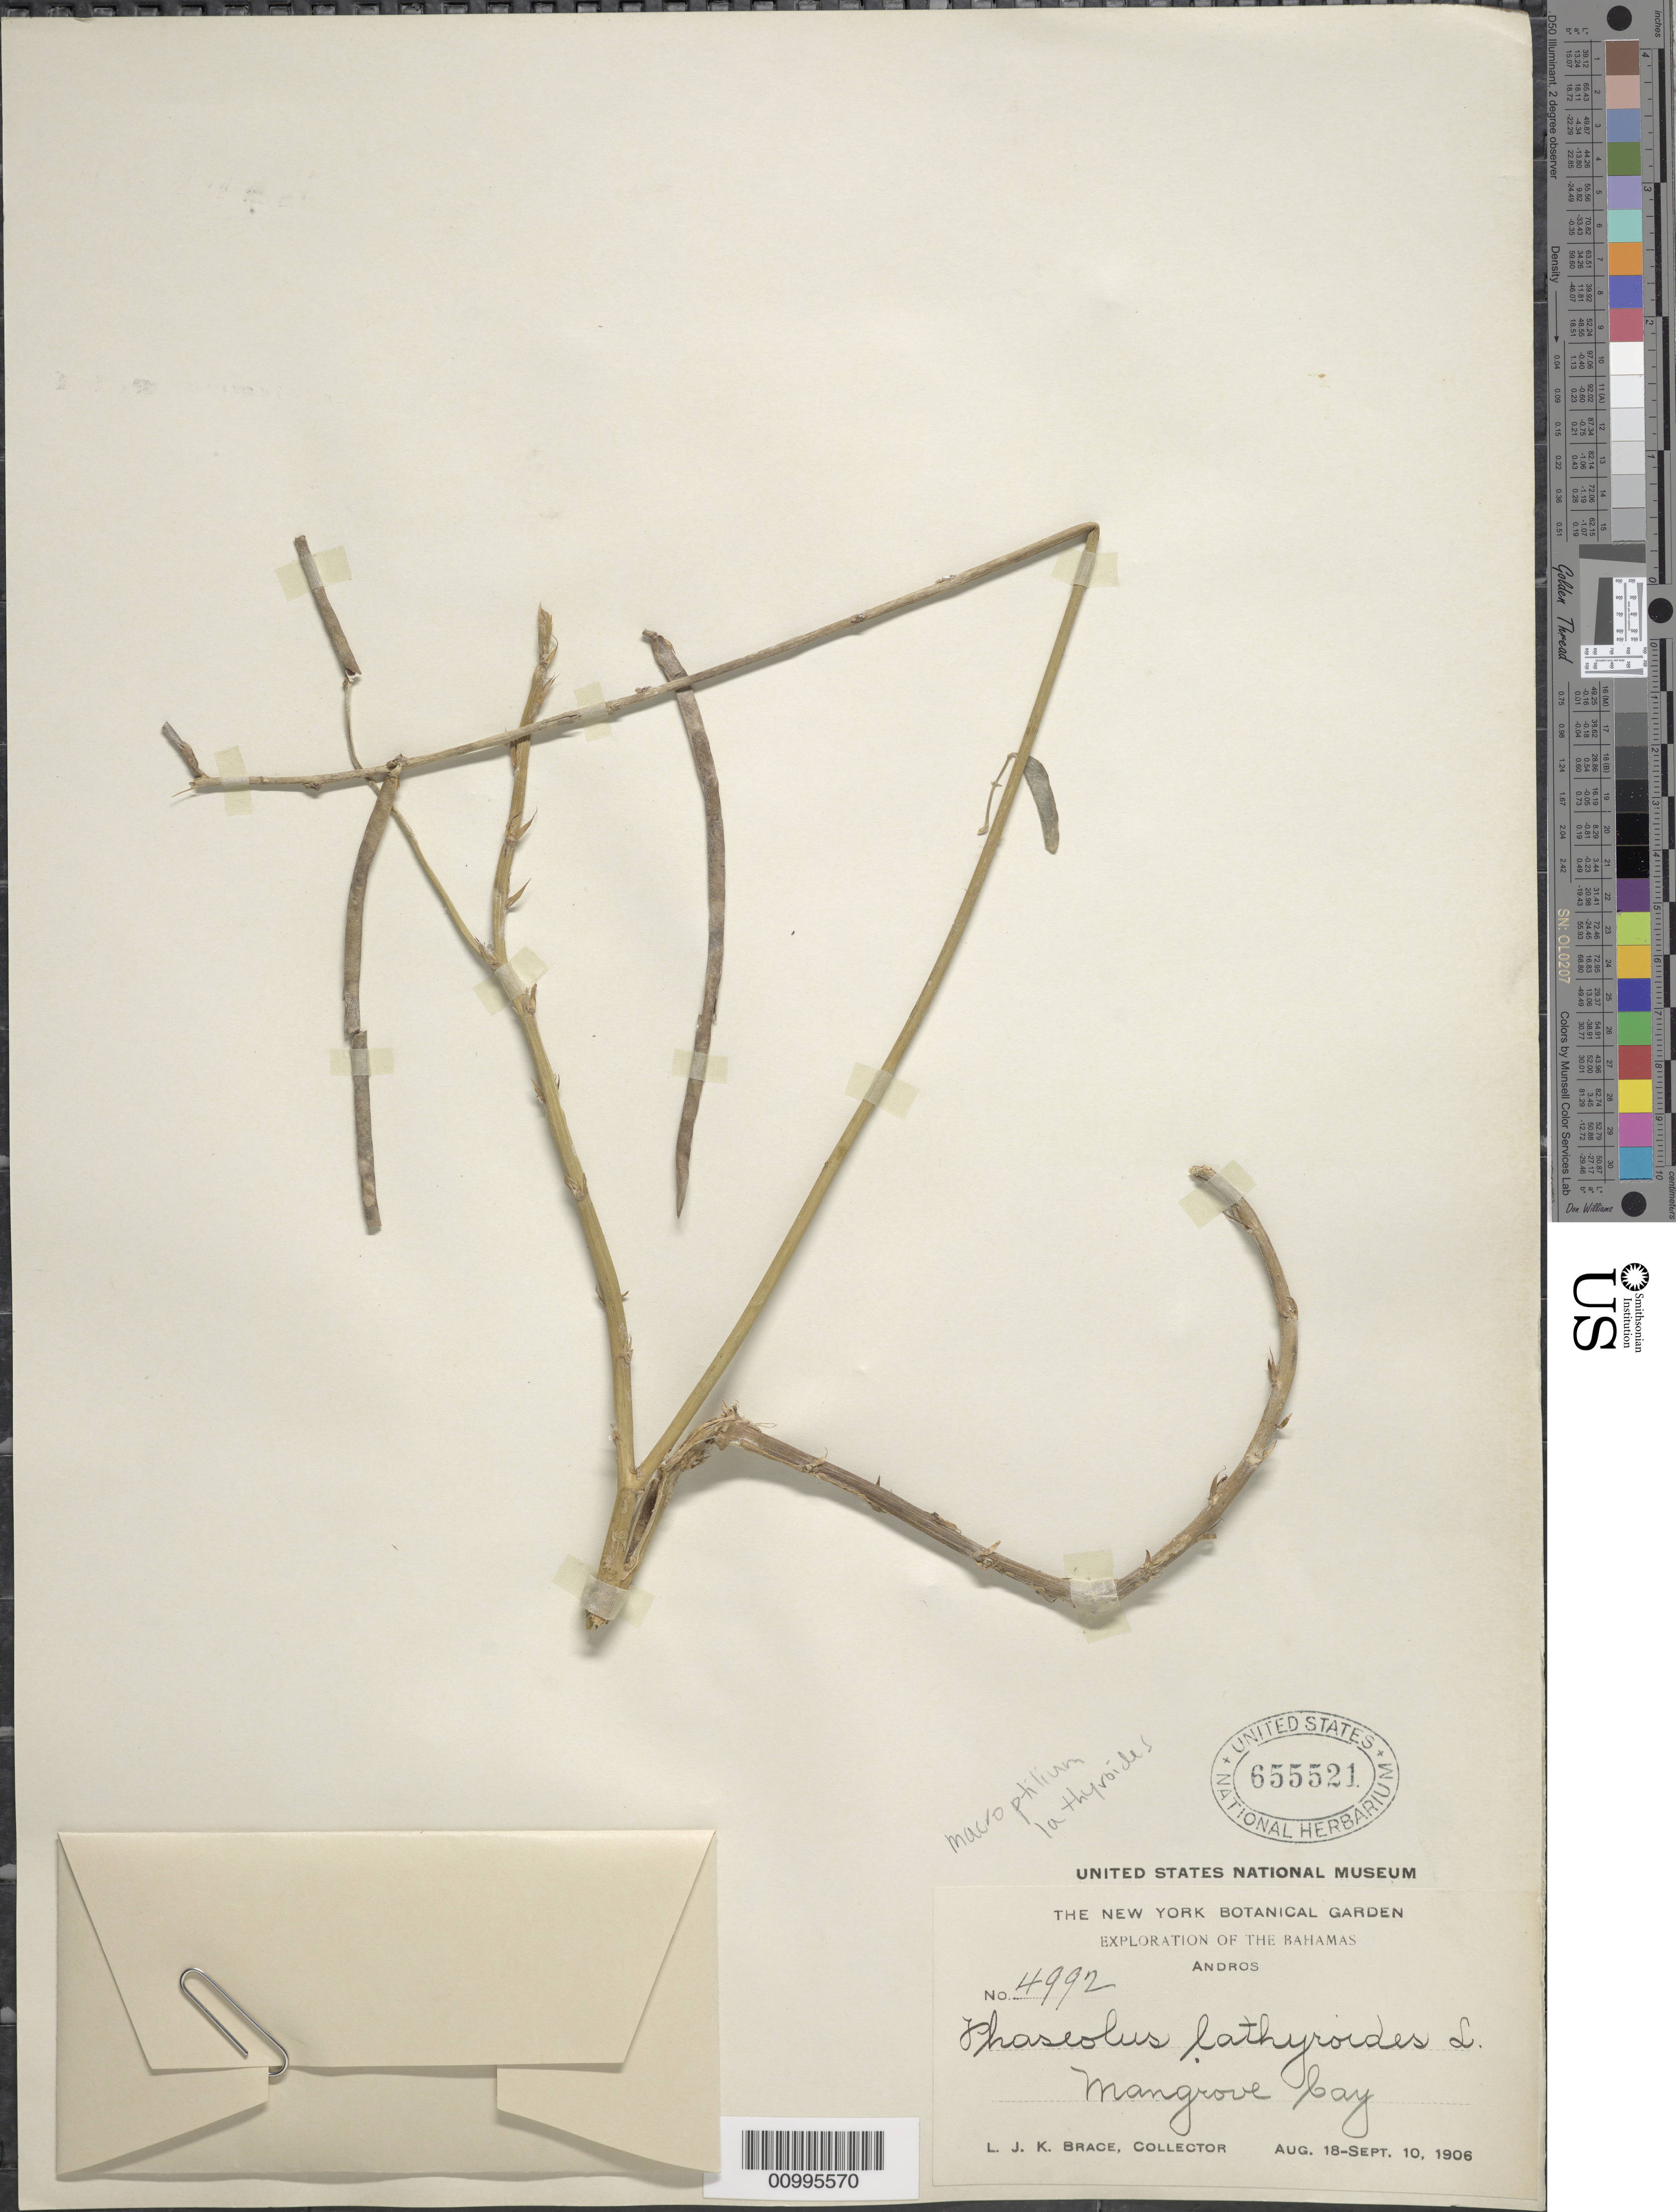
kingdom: Plantae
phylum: Tracheophyta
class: Magnoliopsida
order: Fabales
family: Fabaceae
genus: Macroptilium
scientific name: Macroptilium lathyroides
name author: (L.) Urb.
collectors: L. J. K. Brace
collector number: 4992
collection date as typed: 18 Aug 1906 to 10 Sep 1906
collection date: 1906-08-18/1906-09-10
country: Bahamas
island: Andros I.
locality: Mangrove Bay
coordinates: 0 N, 0 E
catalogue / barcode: US 655521